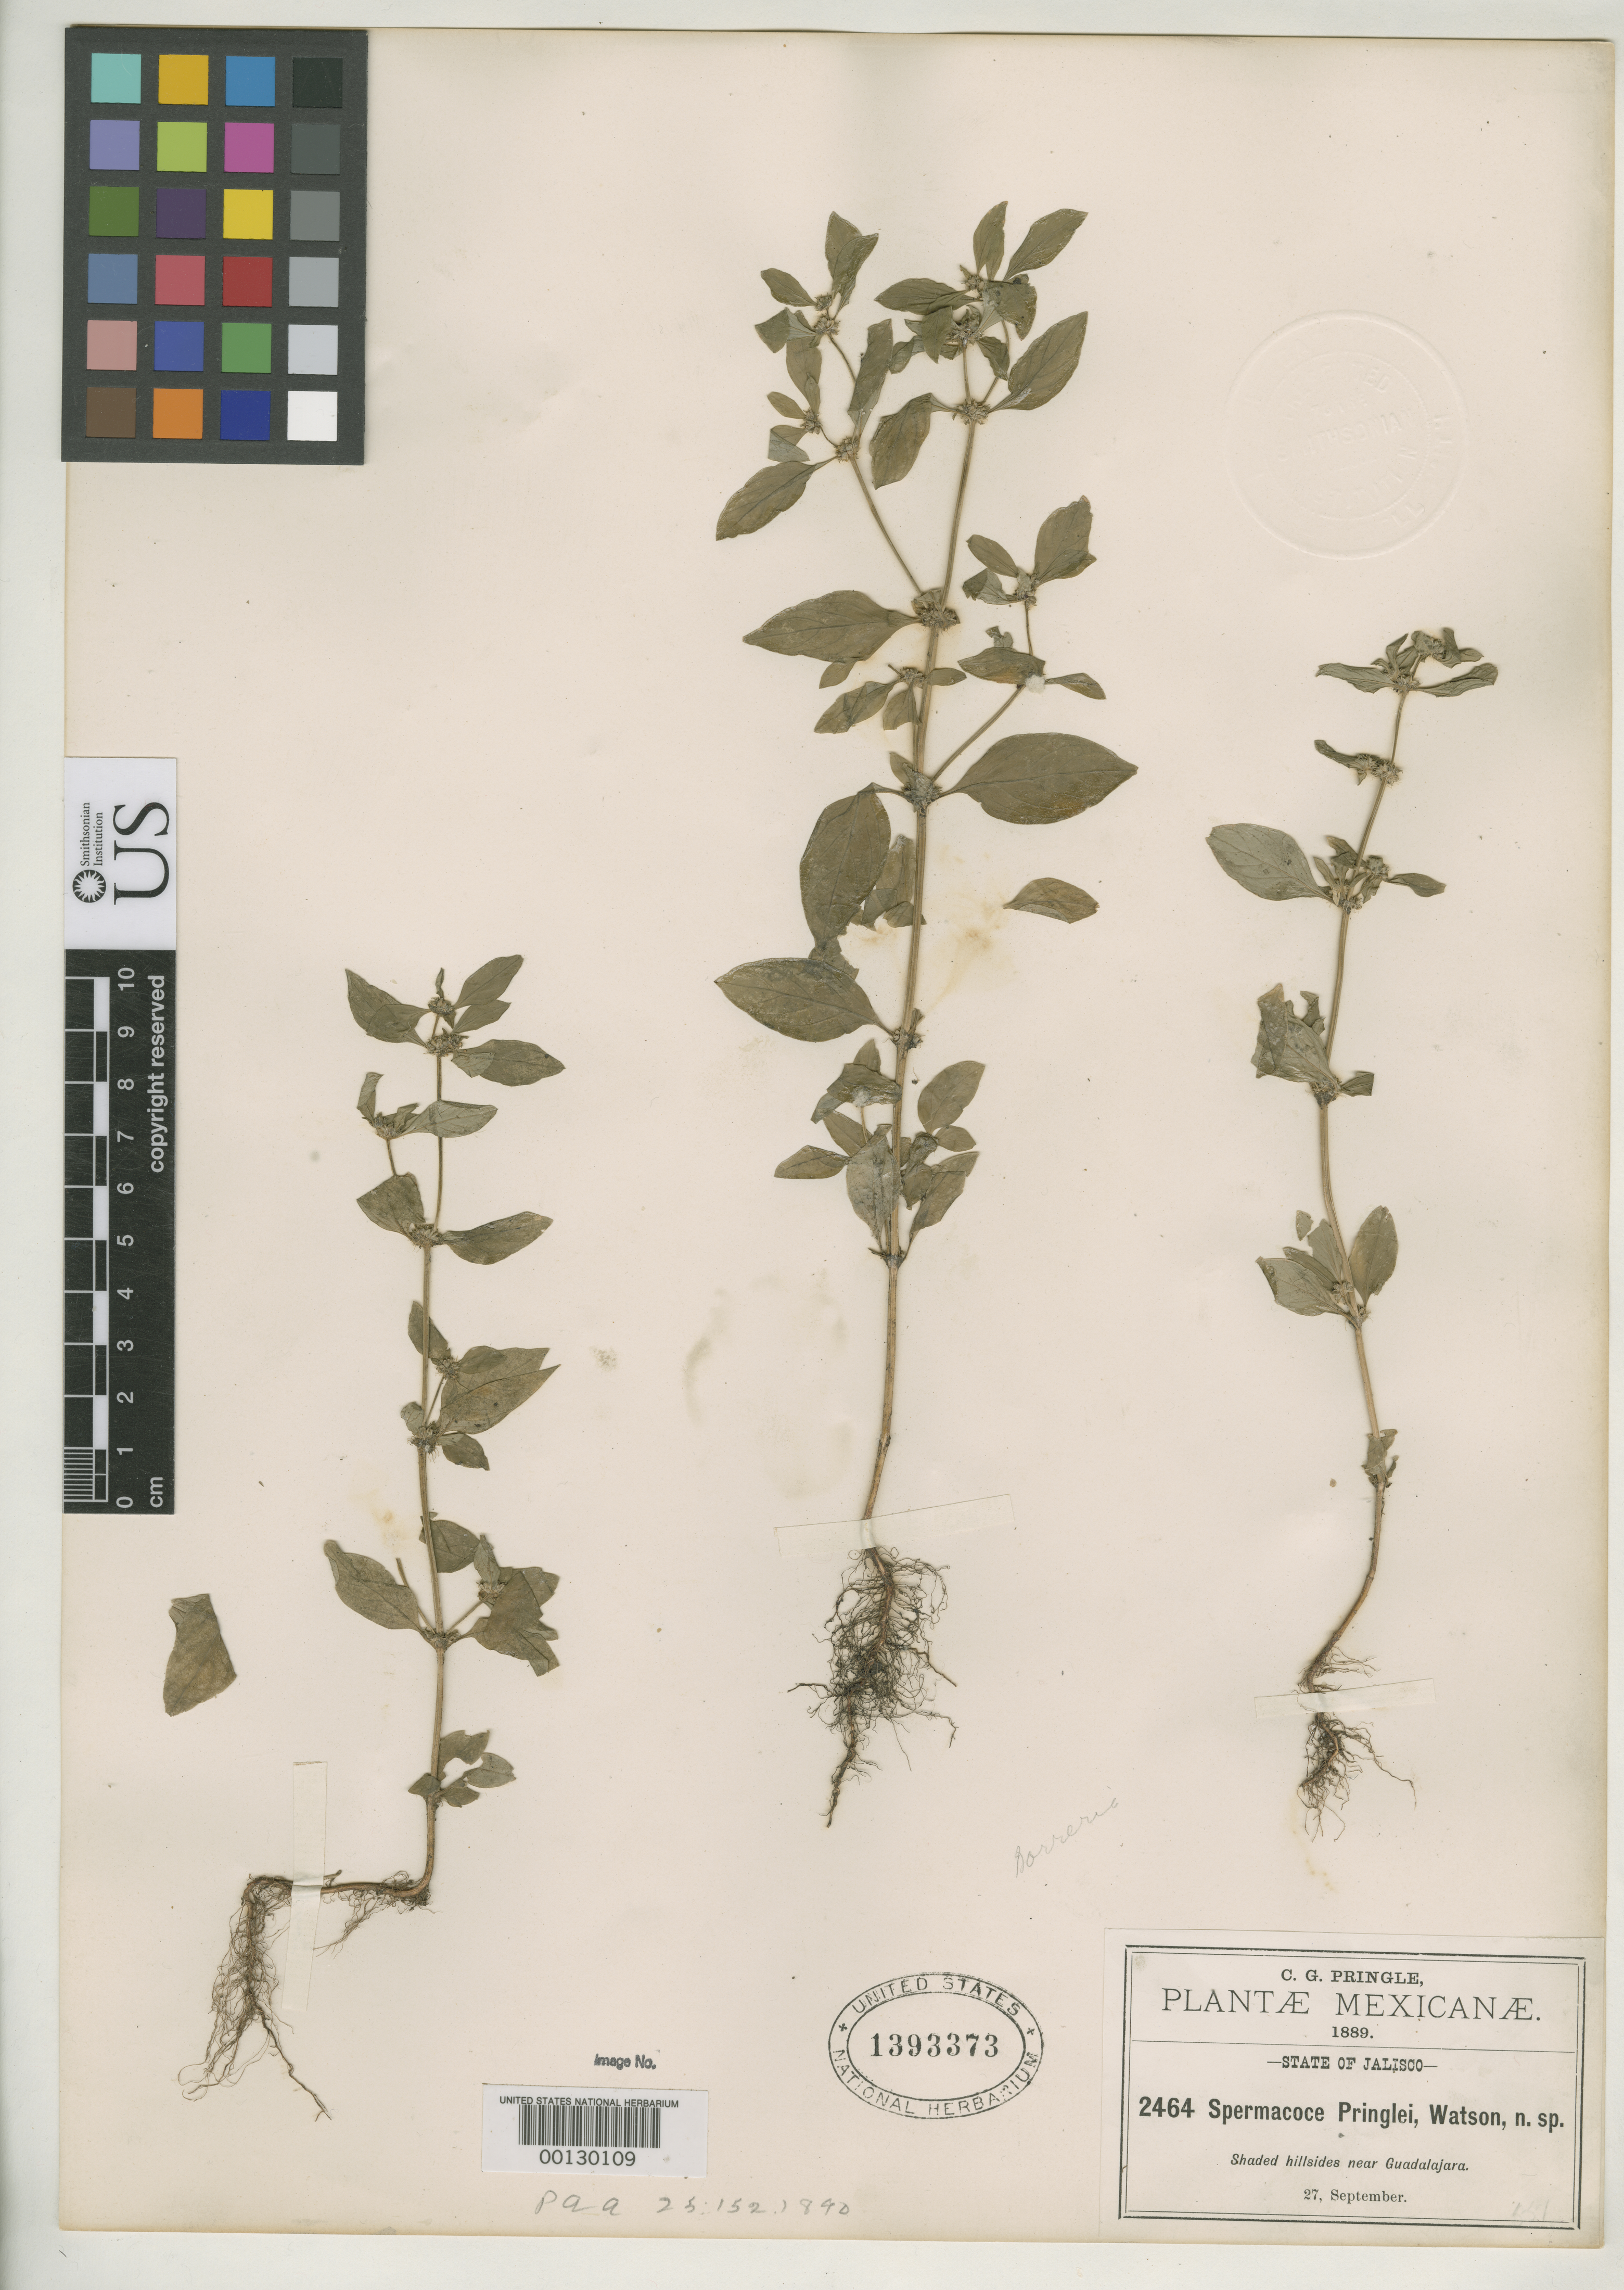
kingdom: Plantae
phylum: Tracheophyta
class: Magnoliopsida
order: Gentianales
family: Rubiaceae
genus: Spermacoce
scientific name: Spermacoce pringlei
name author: S. Watson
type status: Isotype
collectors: C. G. Pringle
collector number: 2464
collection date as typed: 27 Sep 1889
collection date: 1889-09-27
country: Mexico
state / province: Jalisco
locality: Near Guadalajara.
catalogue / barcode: US 1393373